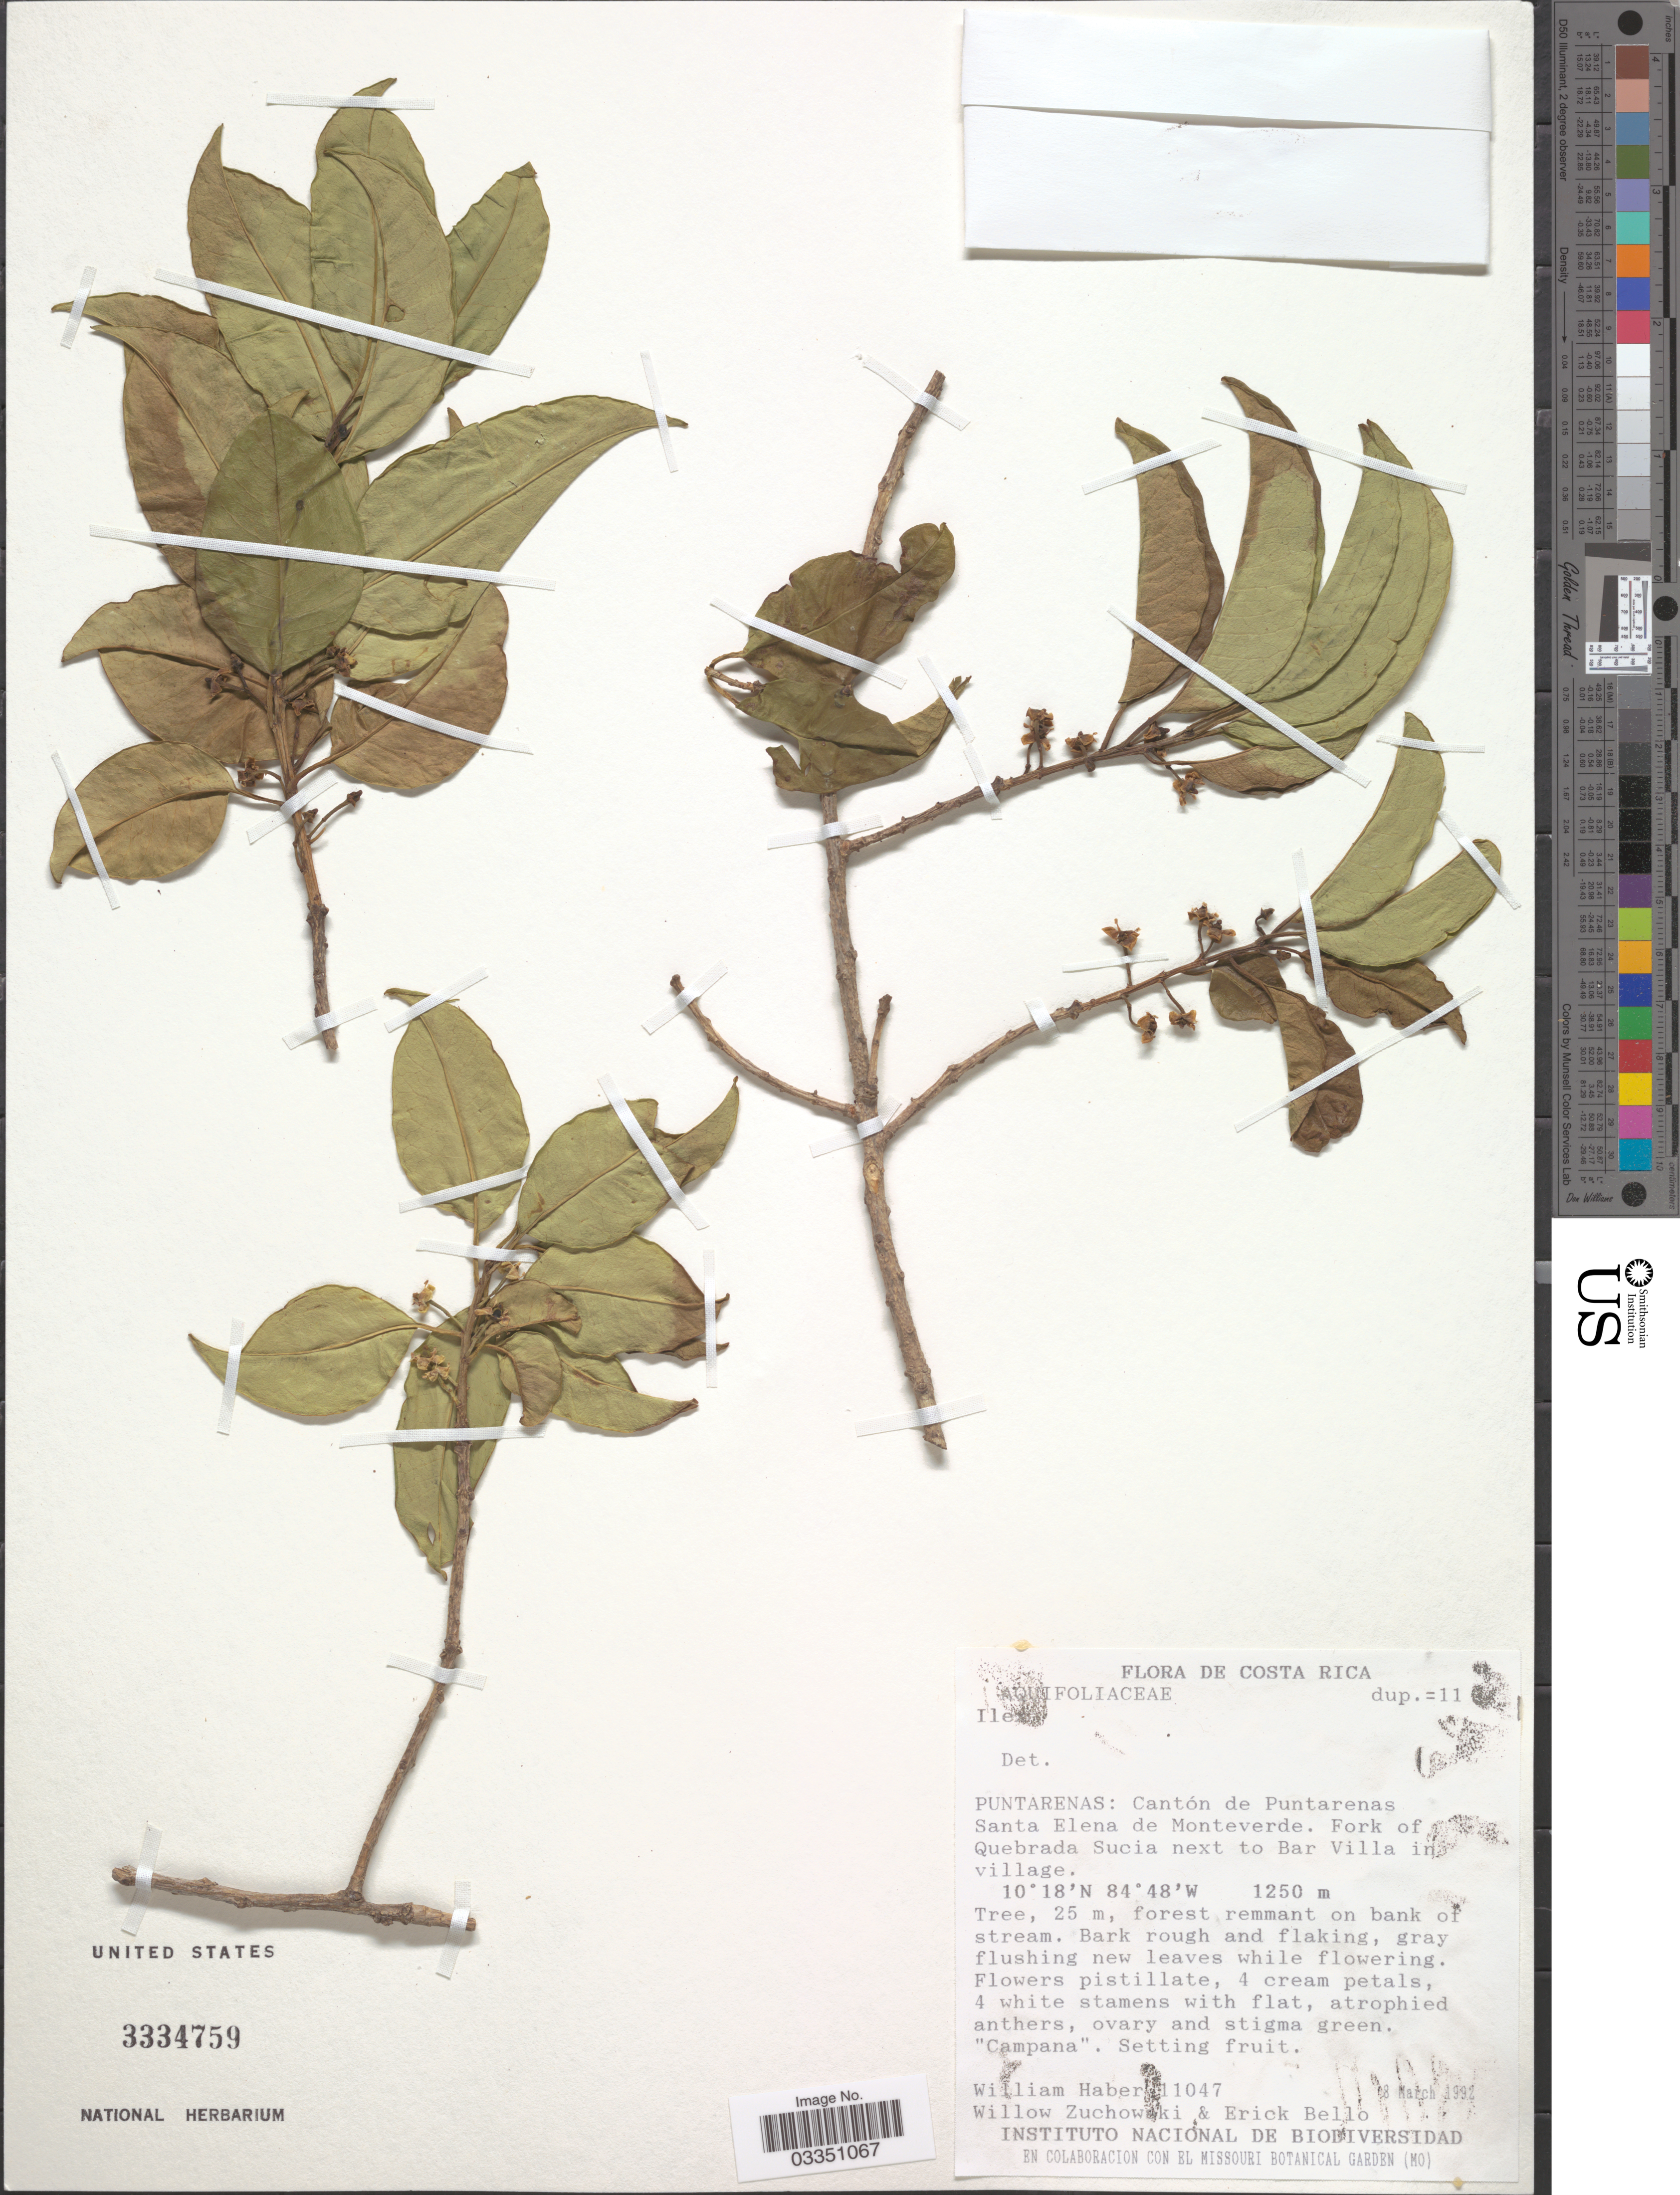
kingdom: Plantae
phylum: Tracheophyta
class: Magnoliopsida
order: Aquifoliales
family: Aquifoliaceae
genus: Ilex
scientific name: Ilex sp.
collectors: W. Haber, W. Zuchowski & E. Bello C.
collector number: !11047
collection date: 1992-03-08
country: Costa Rica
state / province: Puntarenas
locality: Cantón de Puntarenas Santa Elena de Monteverde. Fork of Quebrada Sucia next to Bar Villa in village.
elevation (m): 1250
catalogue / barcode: US 3334759